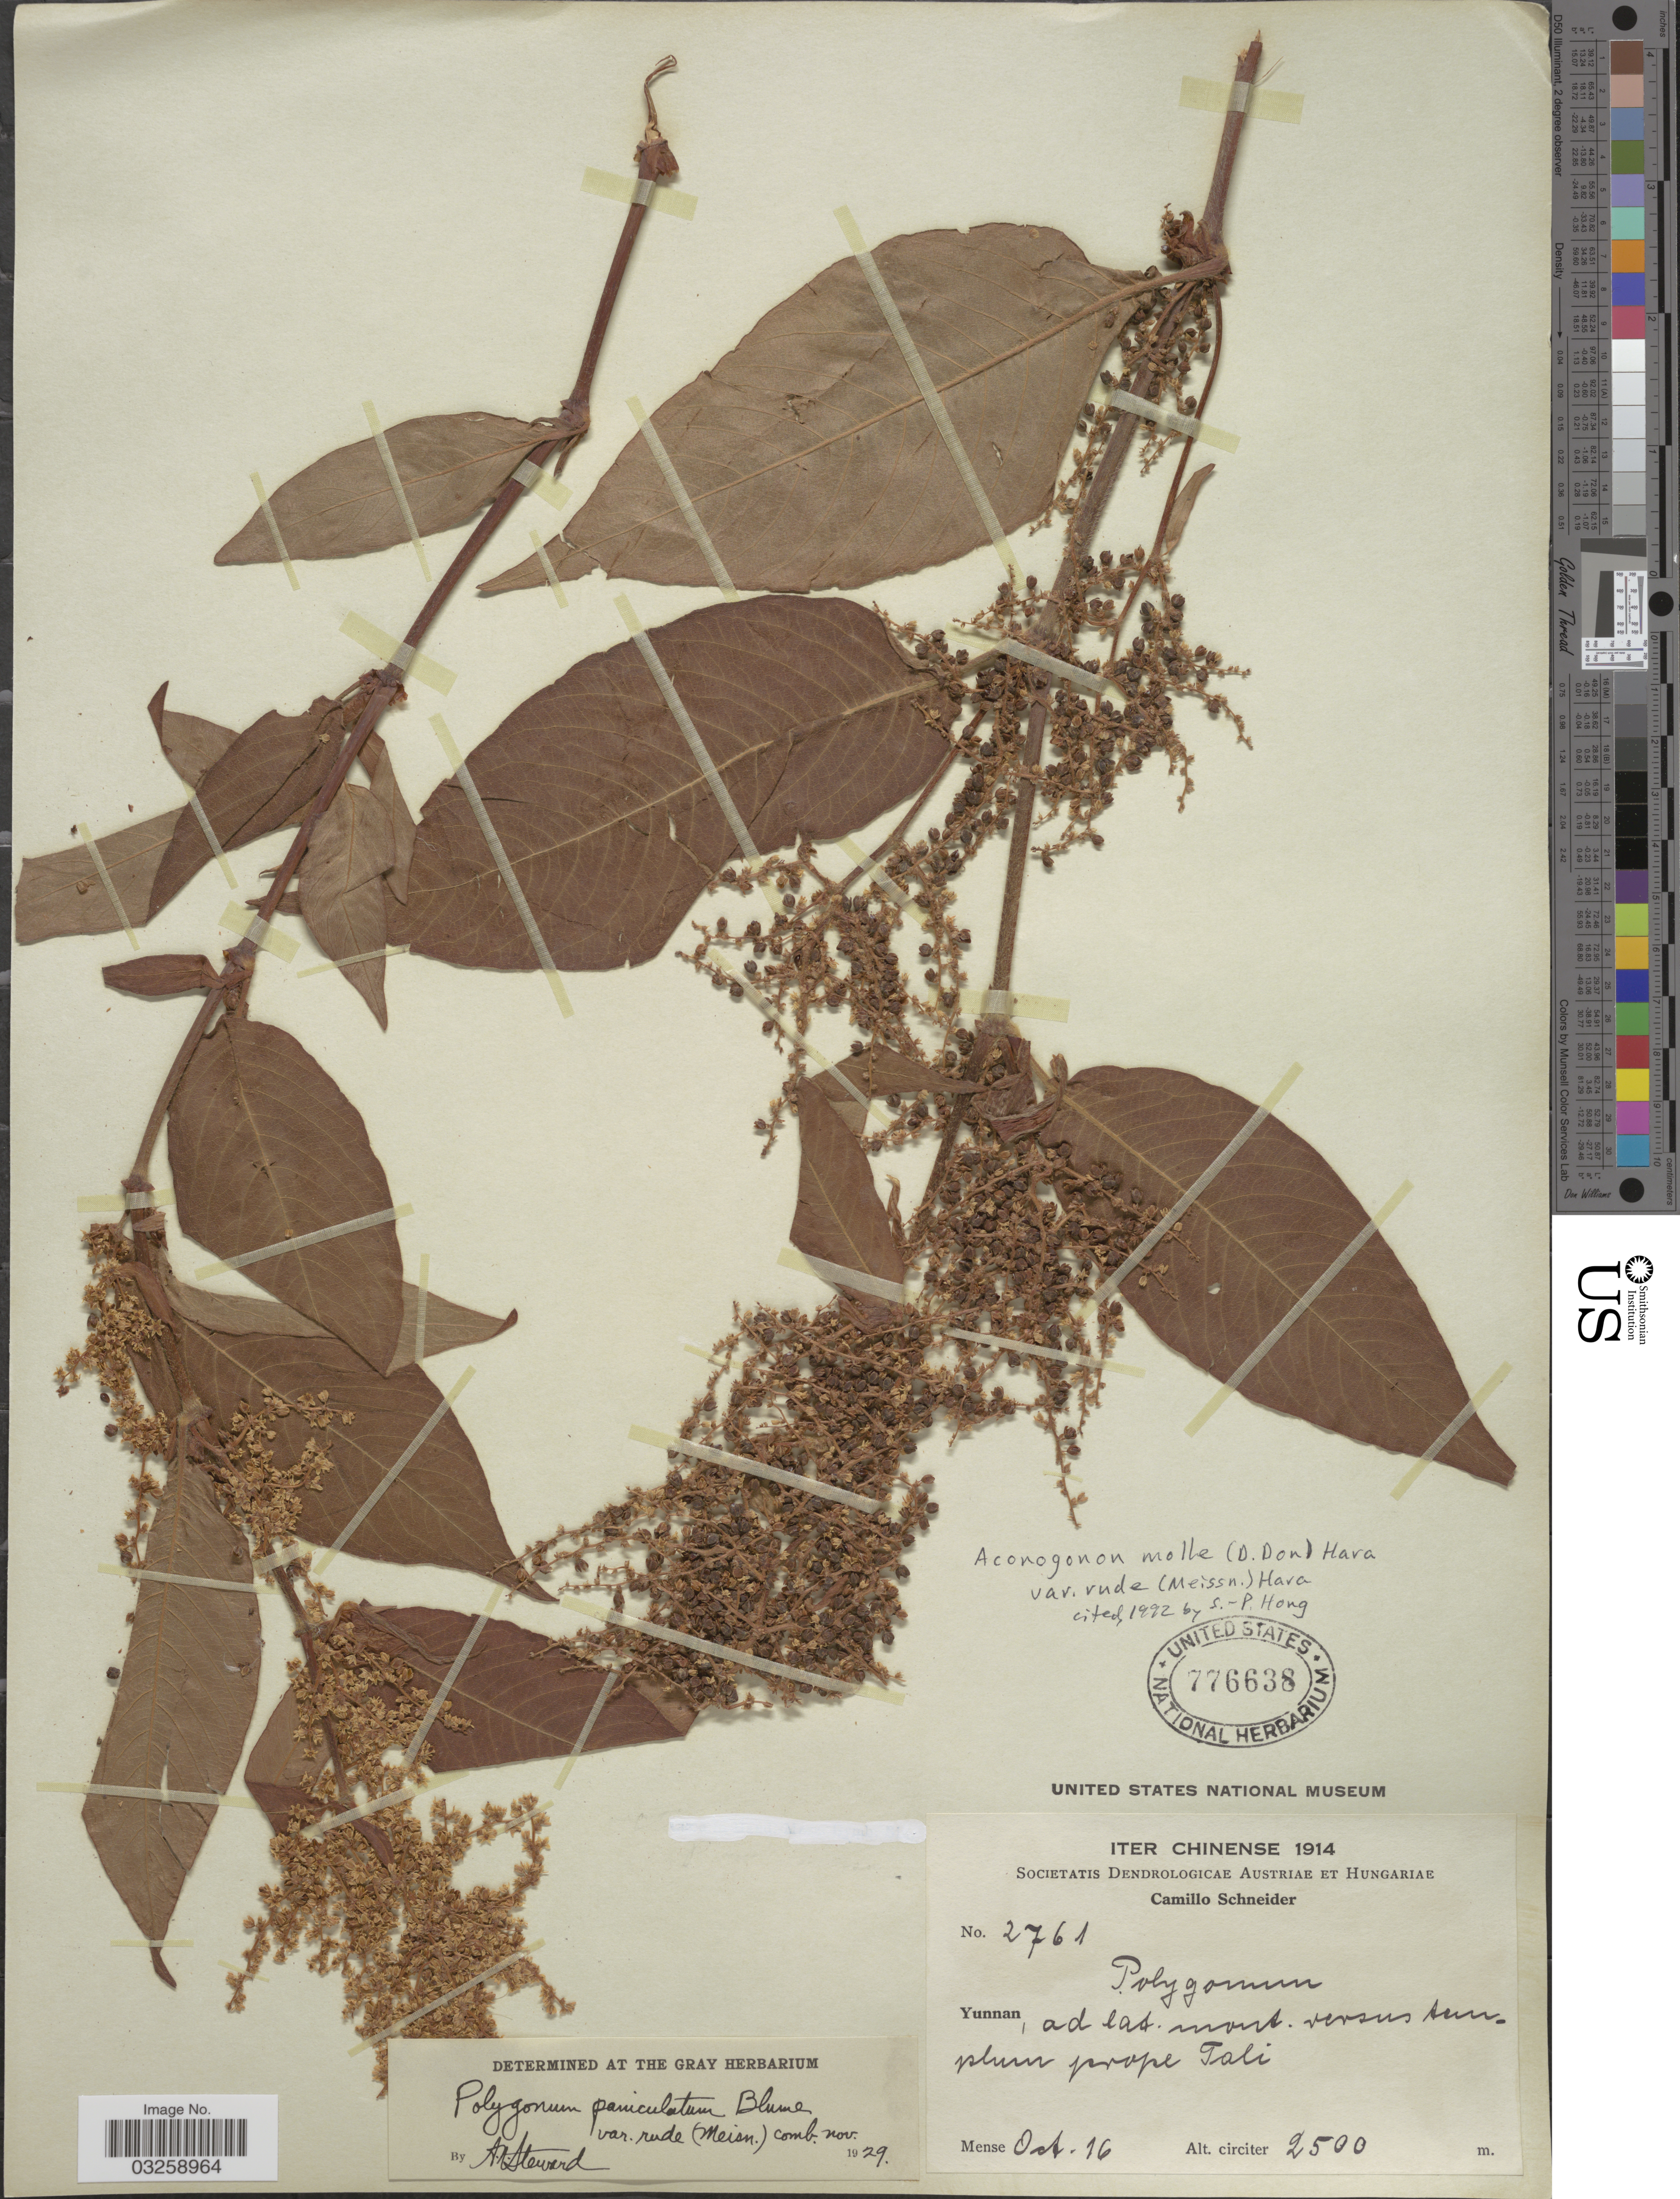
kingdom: Plantae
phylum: Tracheophyta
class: Magnoliopsida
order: Caryophyllales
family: Polygonaceae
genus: Koenigia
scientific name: Koenigia mollis var. rudis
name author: (Meisn.) T.M. Schust. & Reveal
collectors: C. K. Schneider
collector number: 2761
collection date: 1914-10-16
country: China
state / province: Yunnan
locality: Yunnan, ad lat. mont. versus tunplum prope Tali.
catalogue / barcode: US 776638